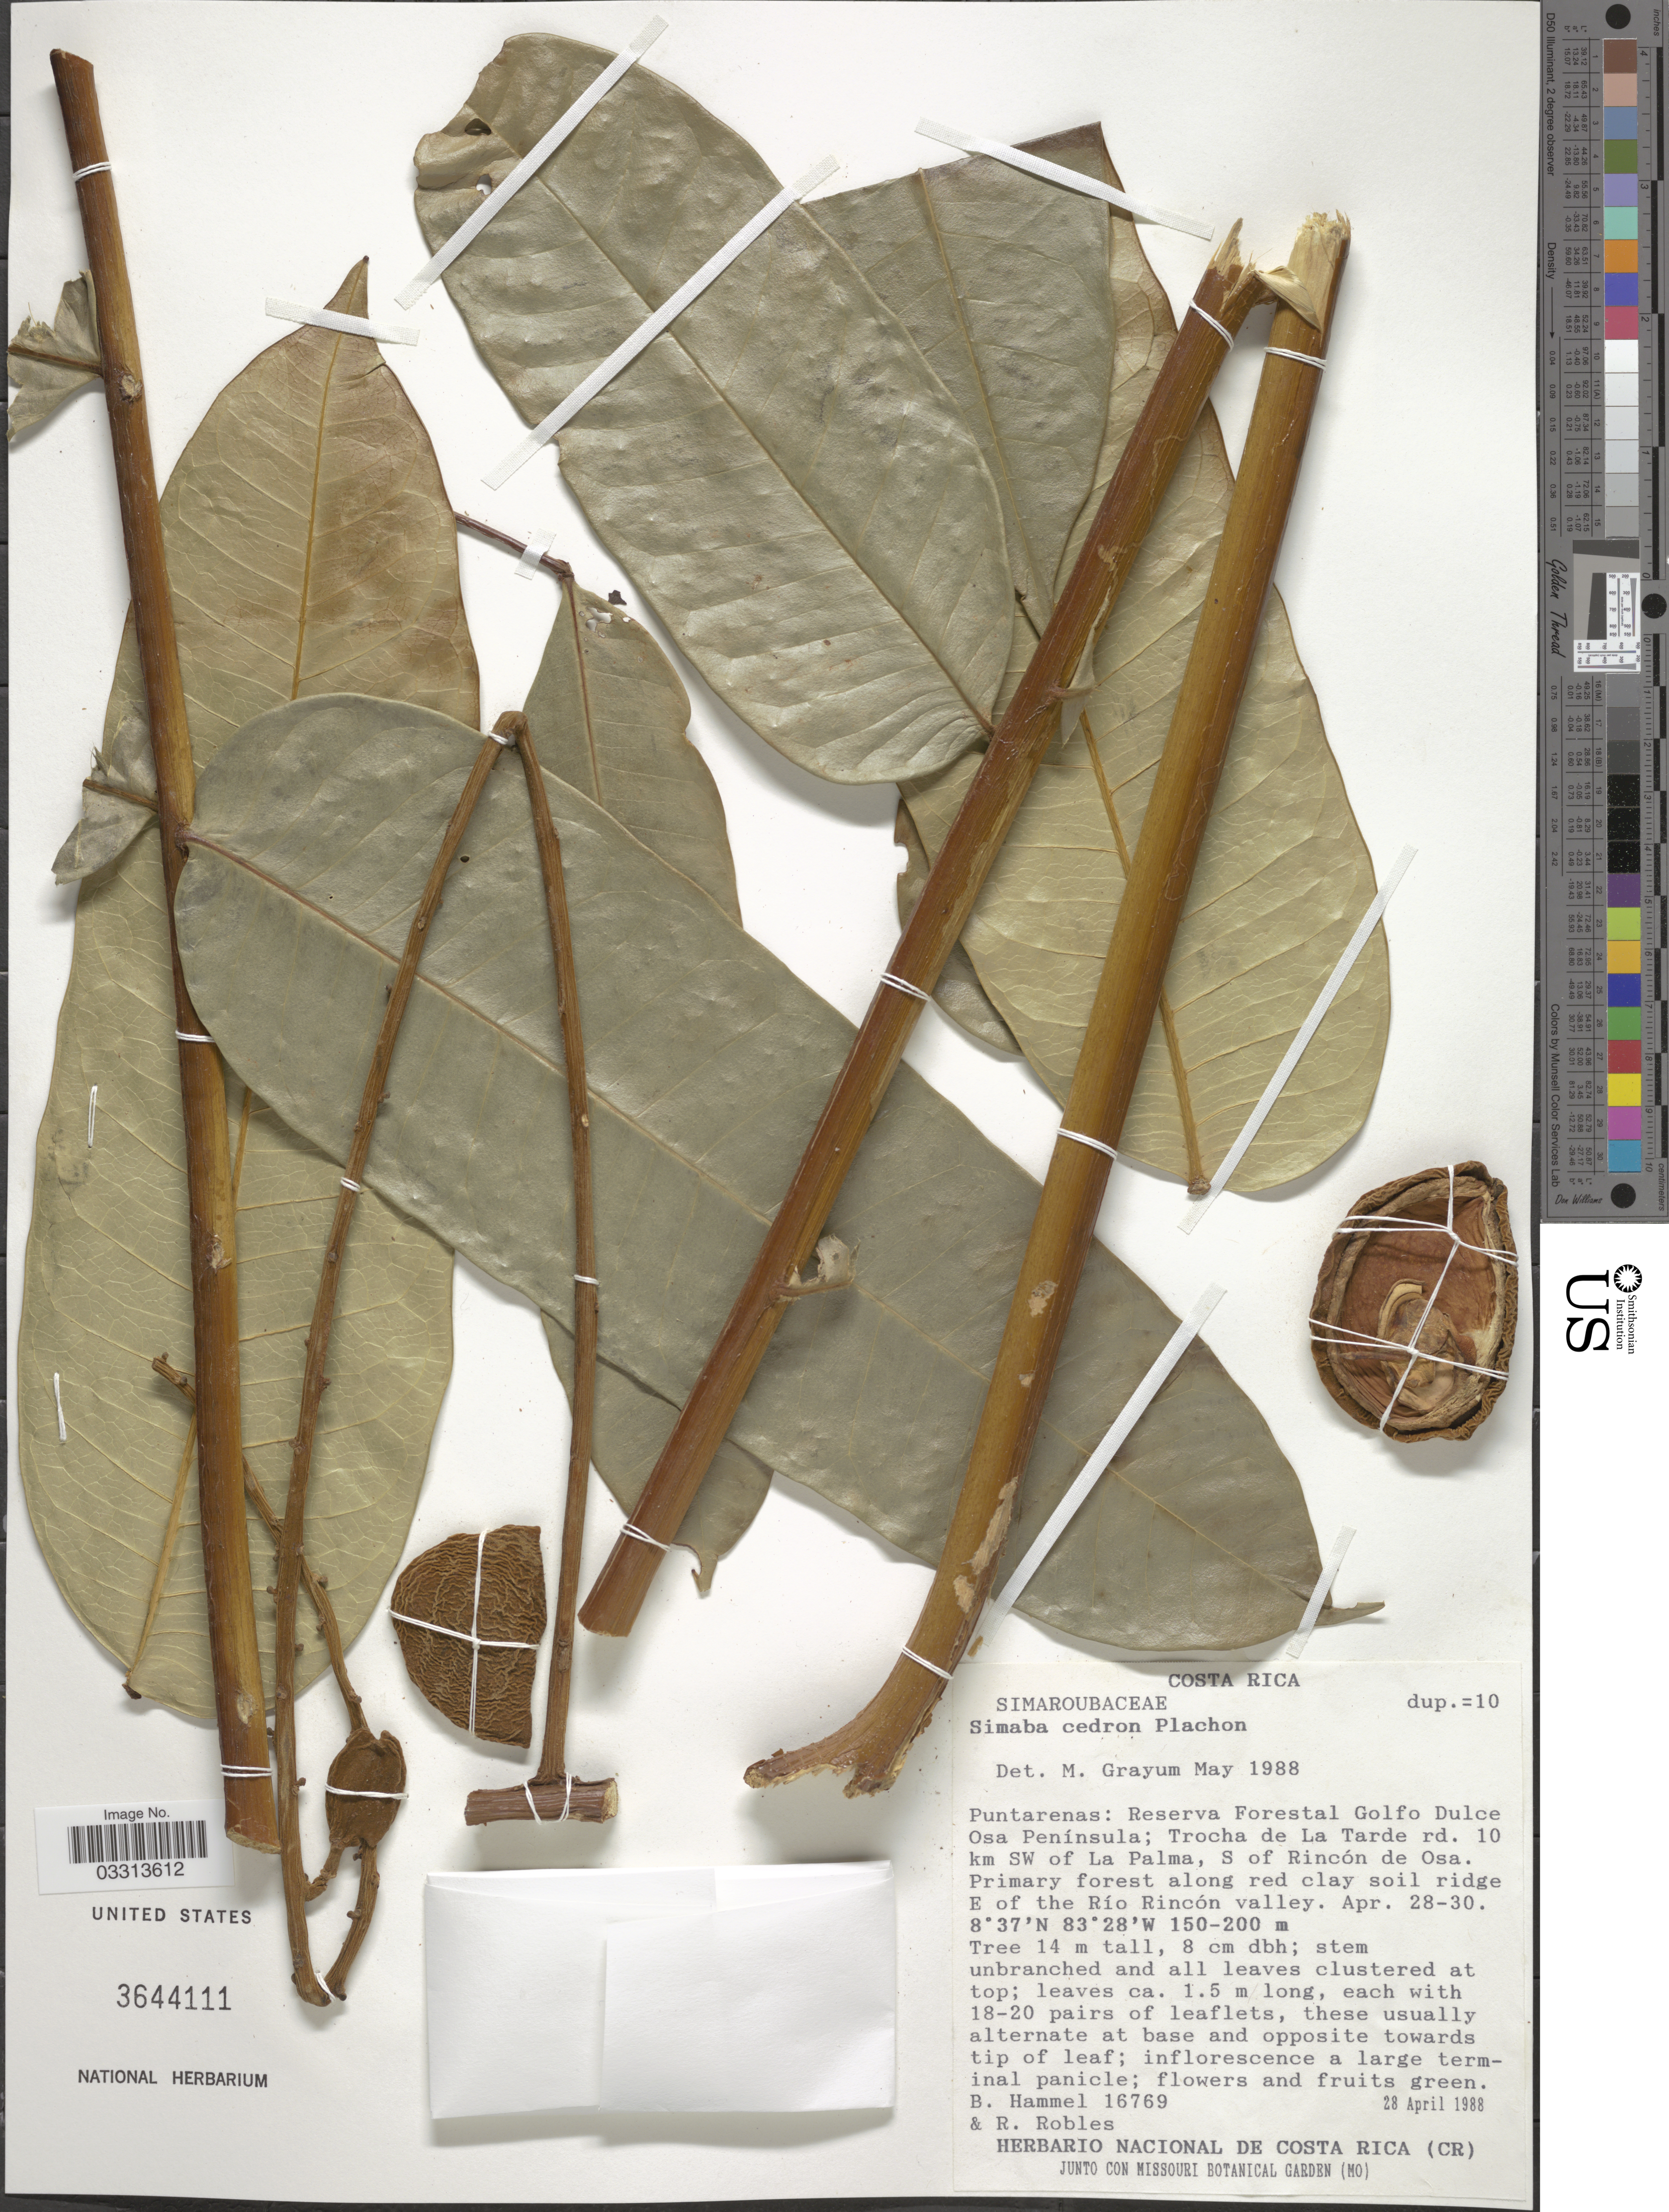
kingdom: Plantae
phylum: Tracheophyta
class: Magnoliopsida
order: Sapindales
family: Simaroubaceae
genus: Homalolepis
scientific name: Homalolepis cedron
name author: (Planch.) Devecchi & Pirani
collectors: B. Hammel & R. Robles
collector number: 16769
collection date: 1988-04-28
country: Costa Rica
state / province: Puntarenas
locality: Reserva Forestal Golfo Dulce Osa Península; Trocha de La Tarde rd. 10 km SW of La Palma, S of Rincón de Osa. Primary forest along red clay soil ridge E of the Río Rincón valley.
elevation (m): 150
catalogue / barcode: US 3644111